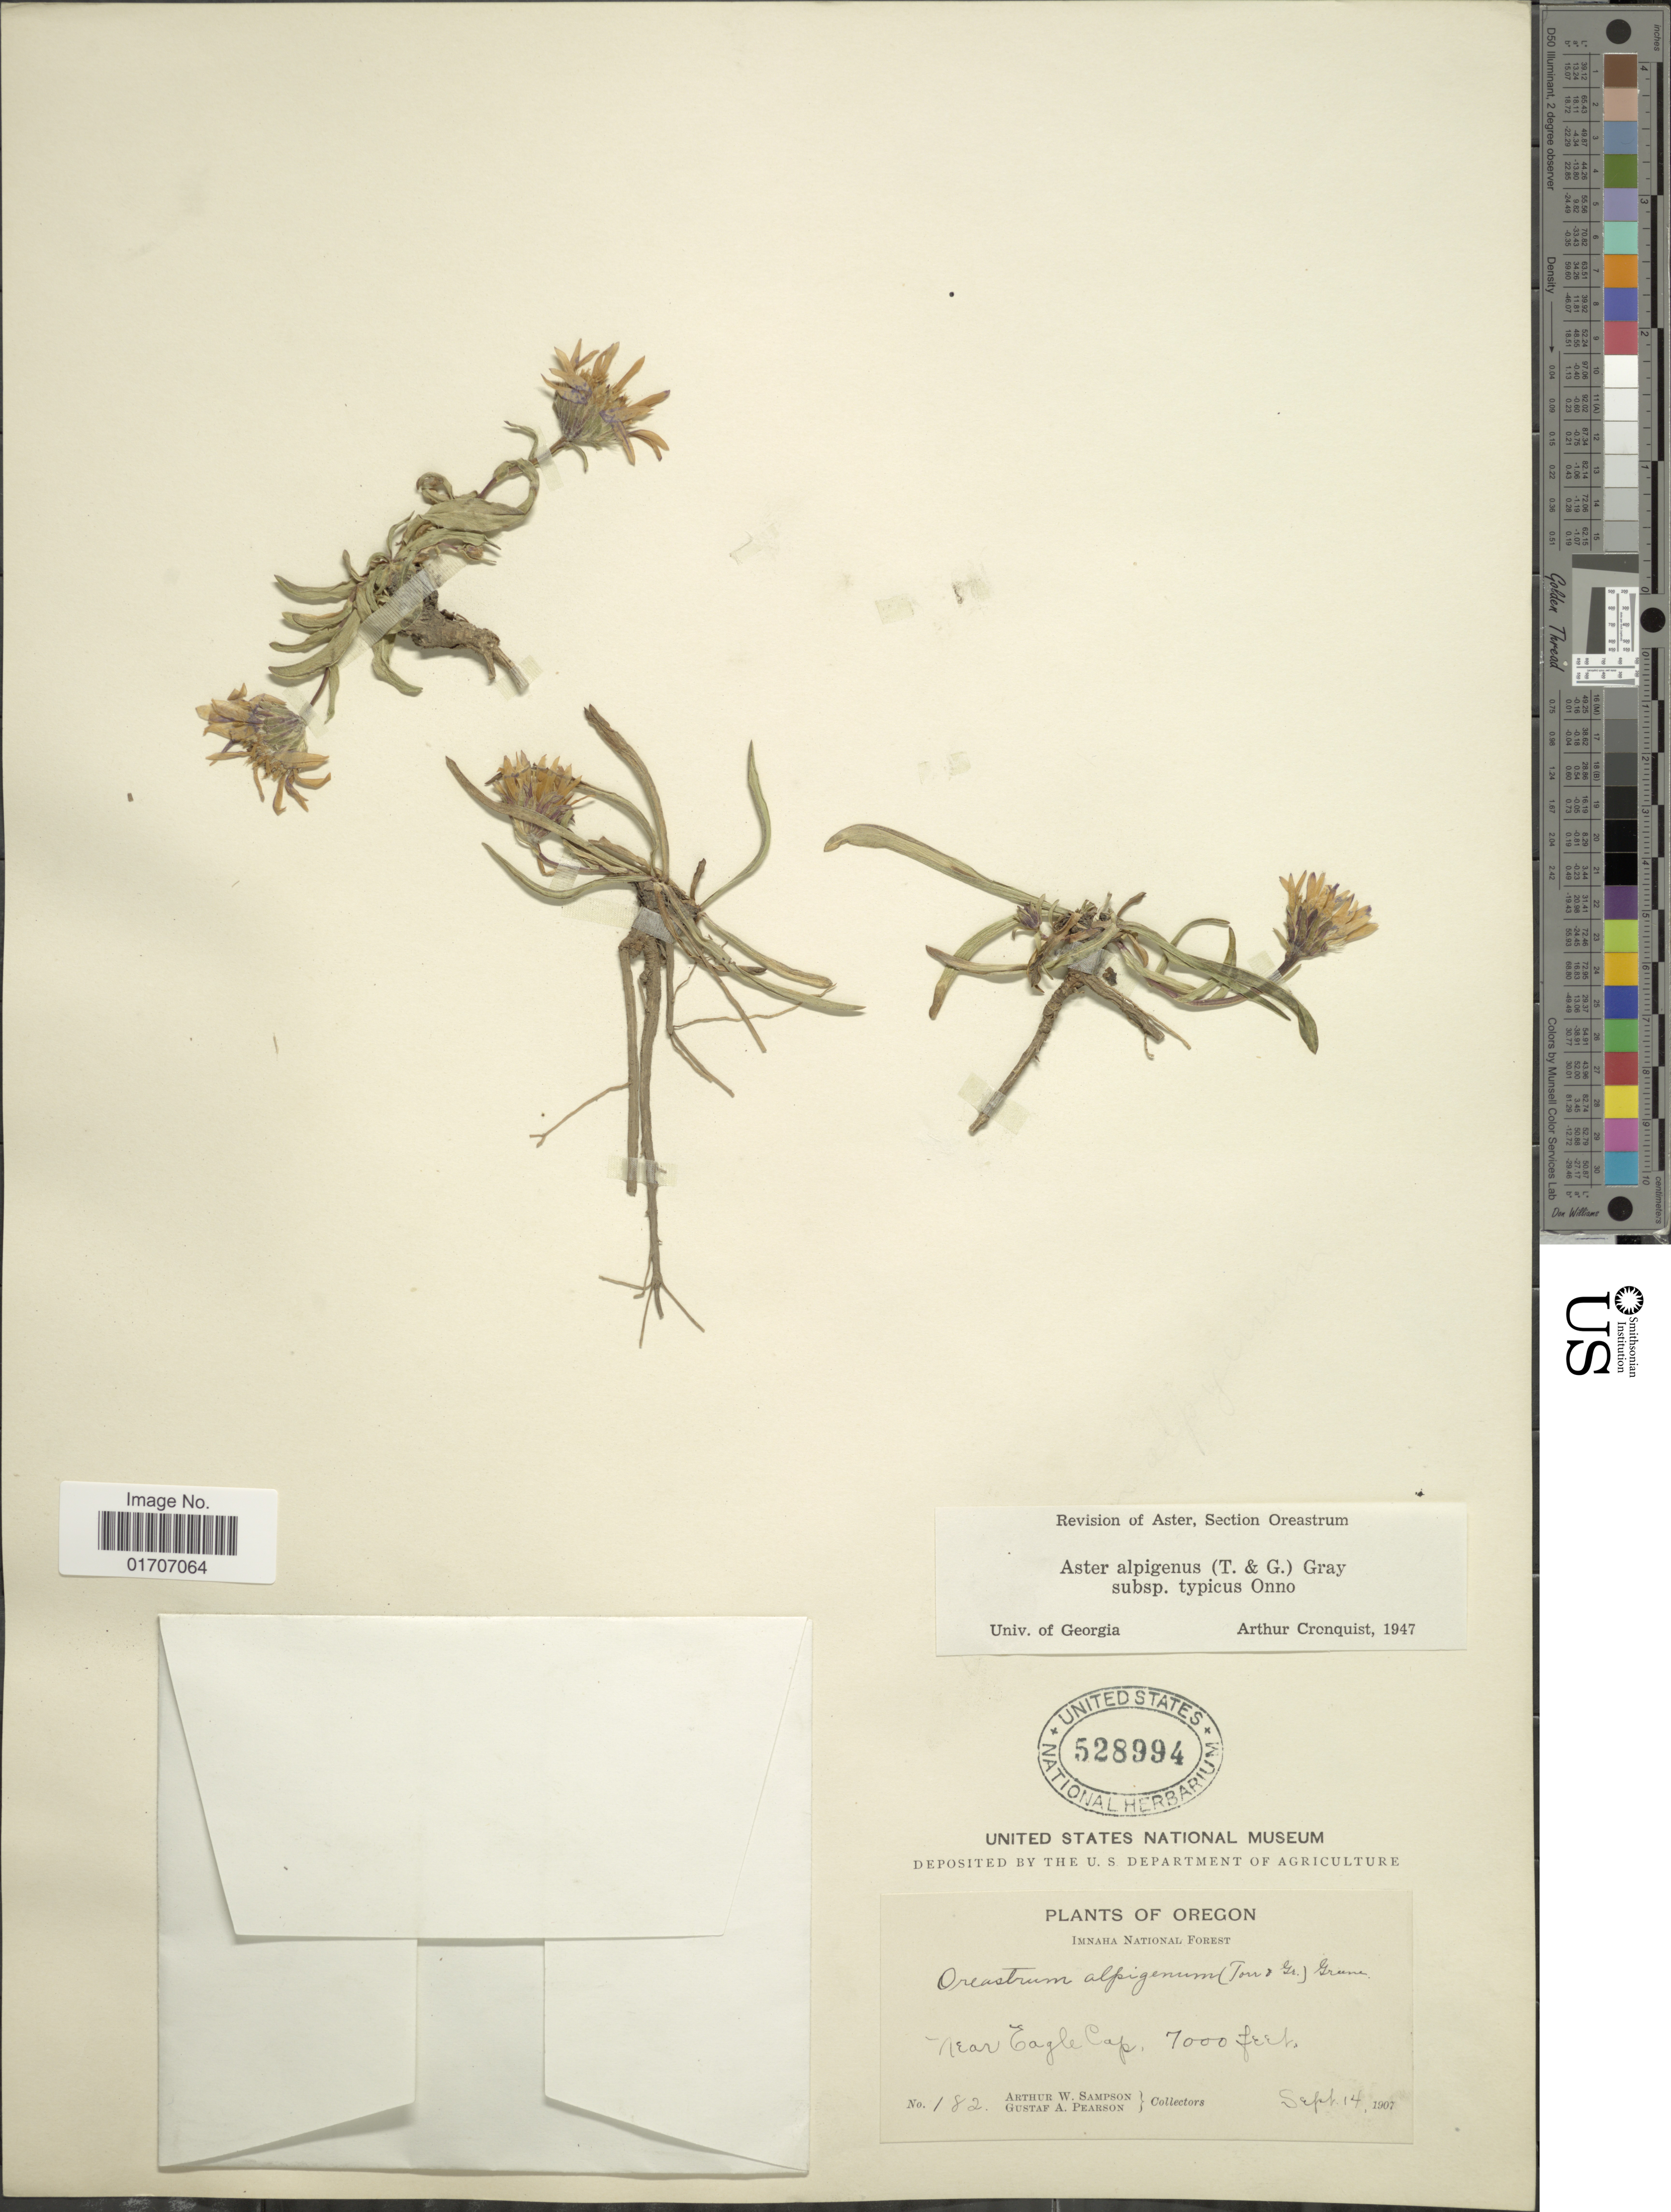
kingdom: Plantae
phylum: Tracheophyta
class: Magnoliopsida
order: Asterales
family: Asteraceae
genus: Oreostemma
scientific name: Oreostemma alpigenum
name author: (Torr. & A. Gray) Greene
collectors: A. Sampson & G. A. Pearson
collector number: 182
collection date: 1907-09-14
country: United States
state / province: Oregon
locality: Imnaha National Forest. Near Eagle Cap.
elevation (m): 2134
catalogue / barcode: US 528994